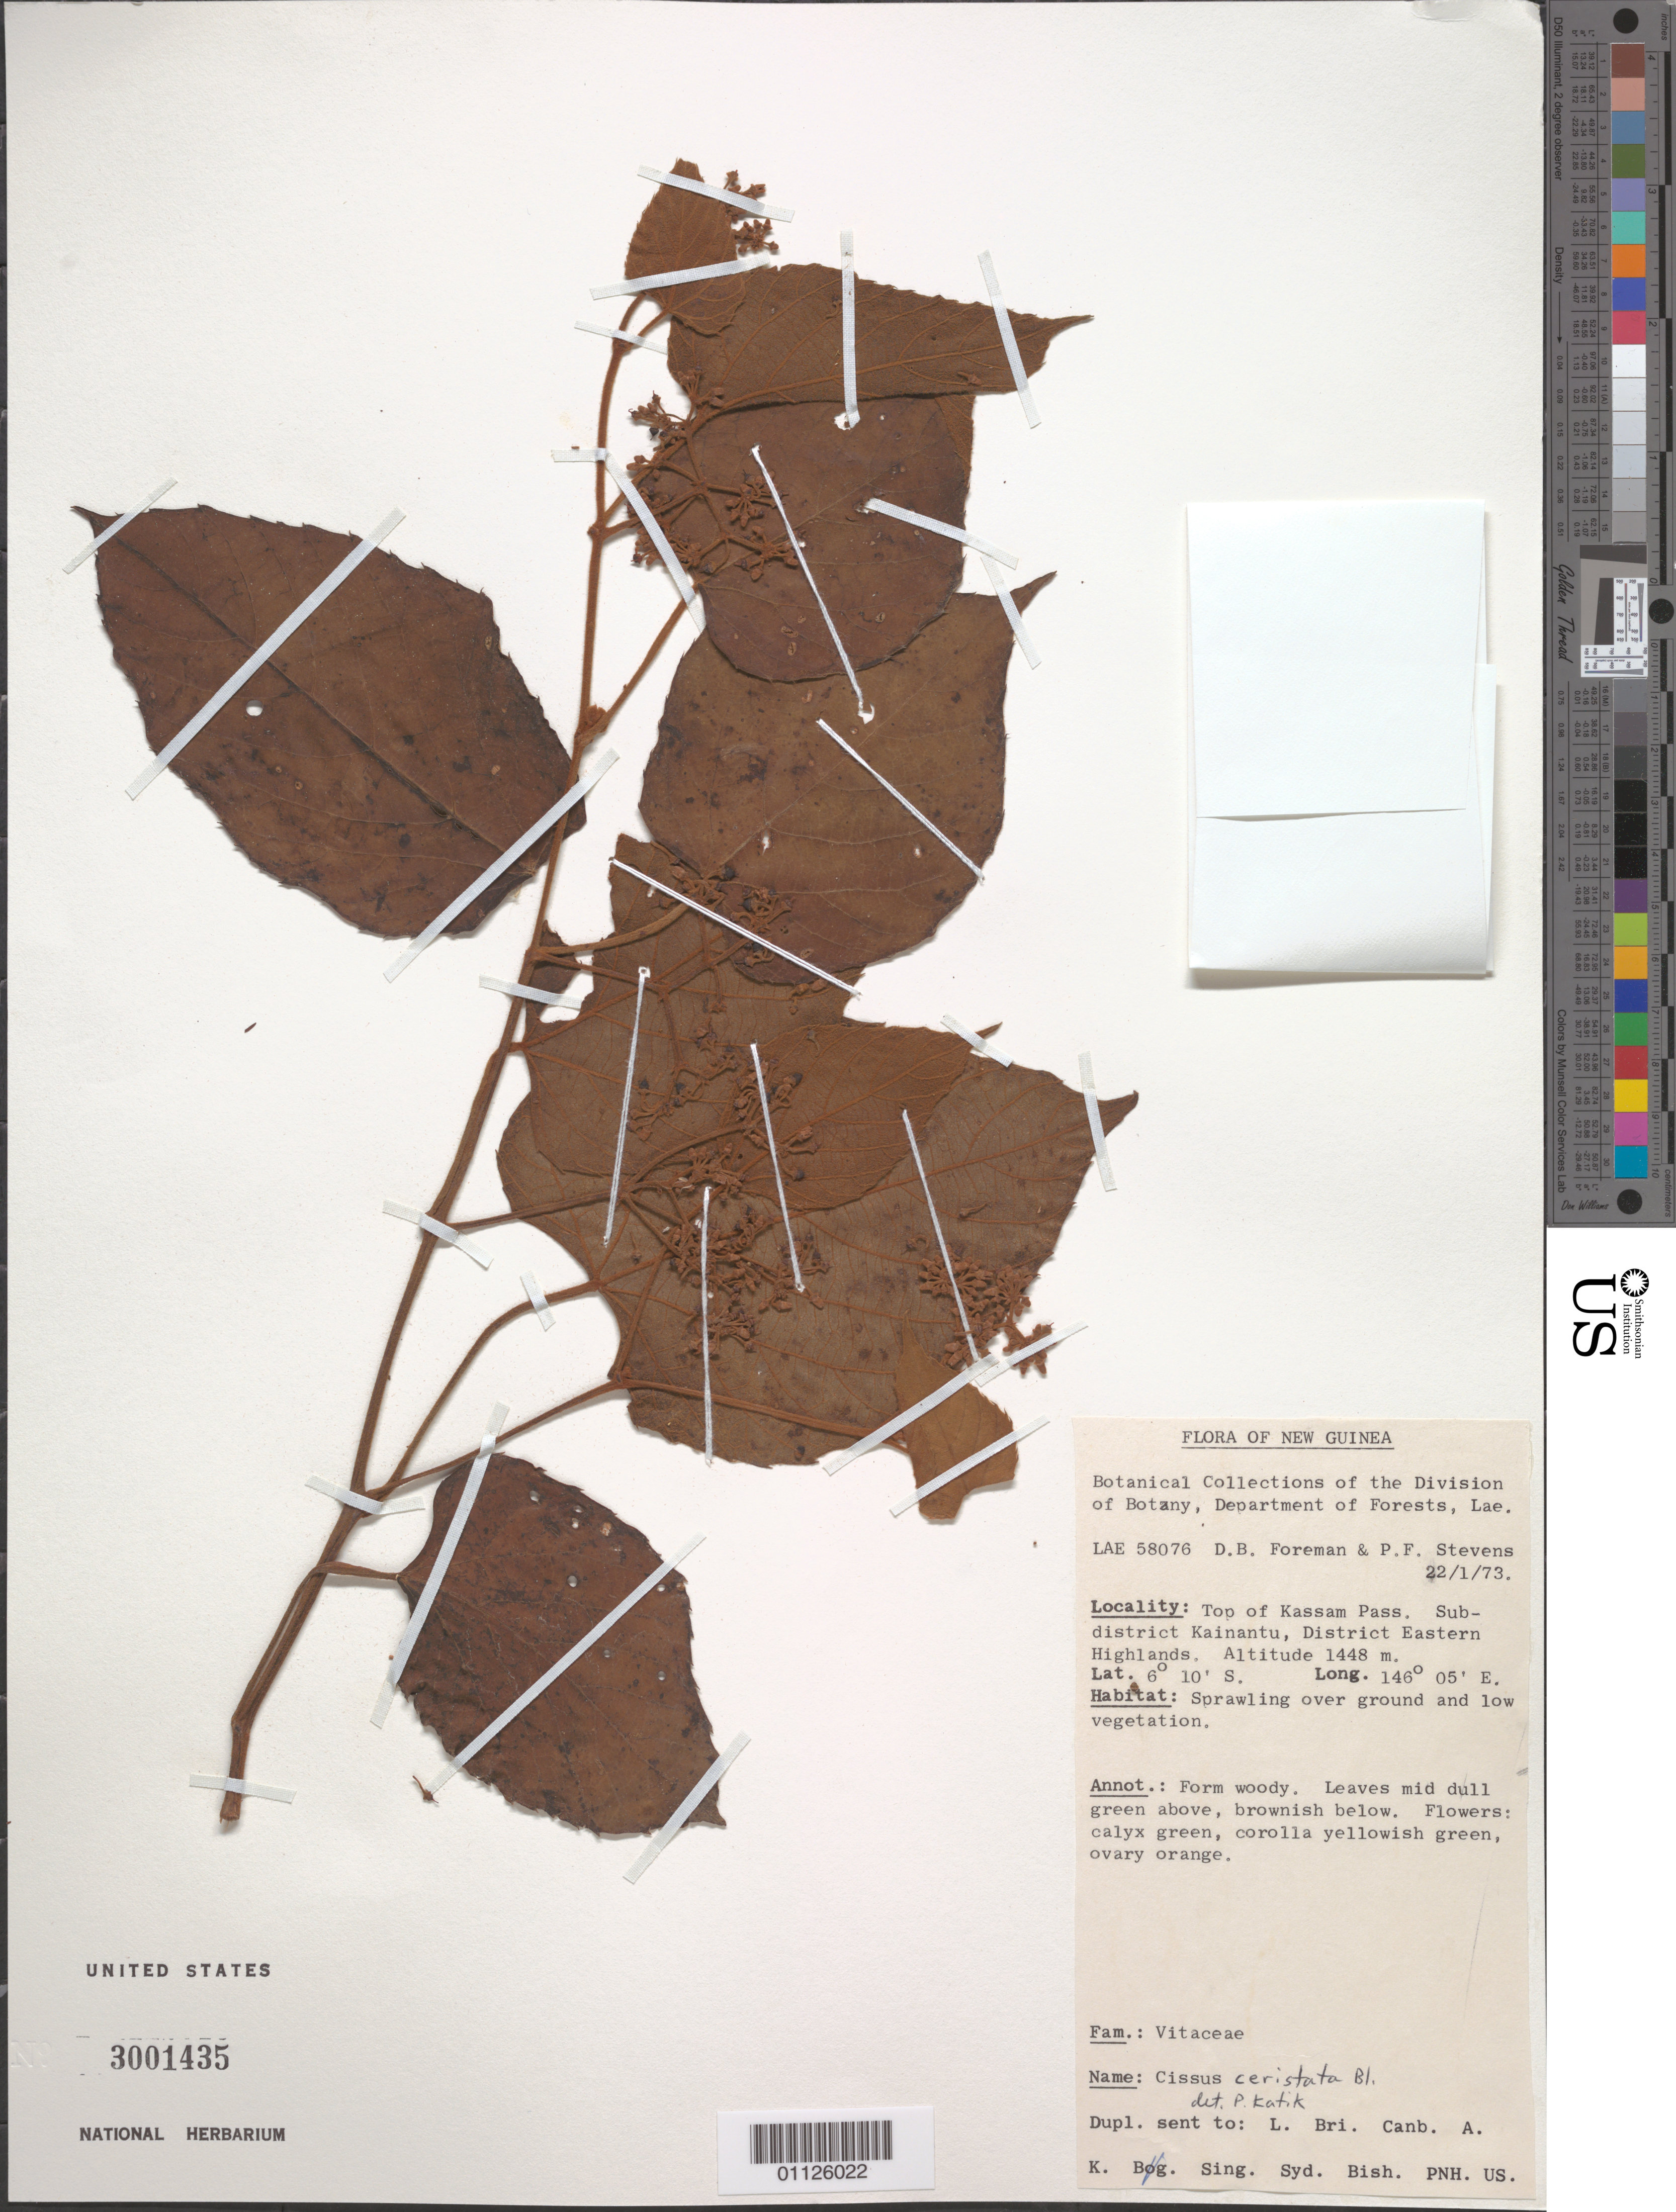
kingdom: Plantae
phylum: Tracheophyta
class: Magnoliopsida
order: Vitales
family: Vitaceae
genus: Cissus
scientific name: Cissus aristata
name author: Blume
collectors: D. Foreman & P. F. Stevens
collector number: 58076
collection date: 1973-01-22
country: Papua New Guinea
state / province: Eastern Highlands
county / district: Kainantu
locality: Top of Kassam Pass.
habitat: Sprawling over ground and low vegetation. Form woody.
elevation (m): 1448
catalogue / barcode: US 3001435